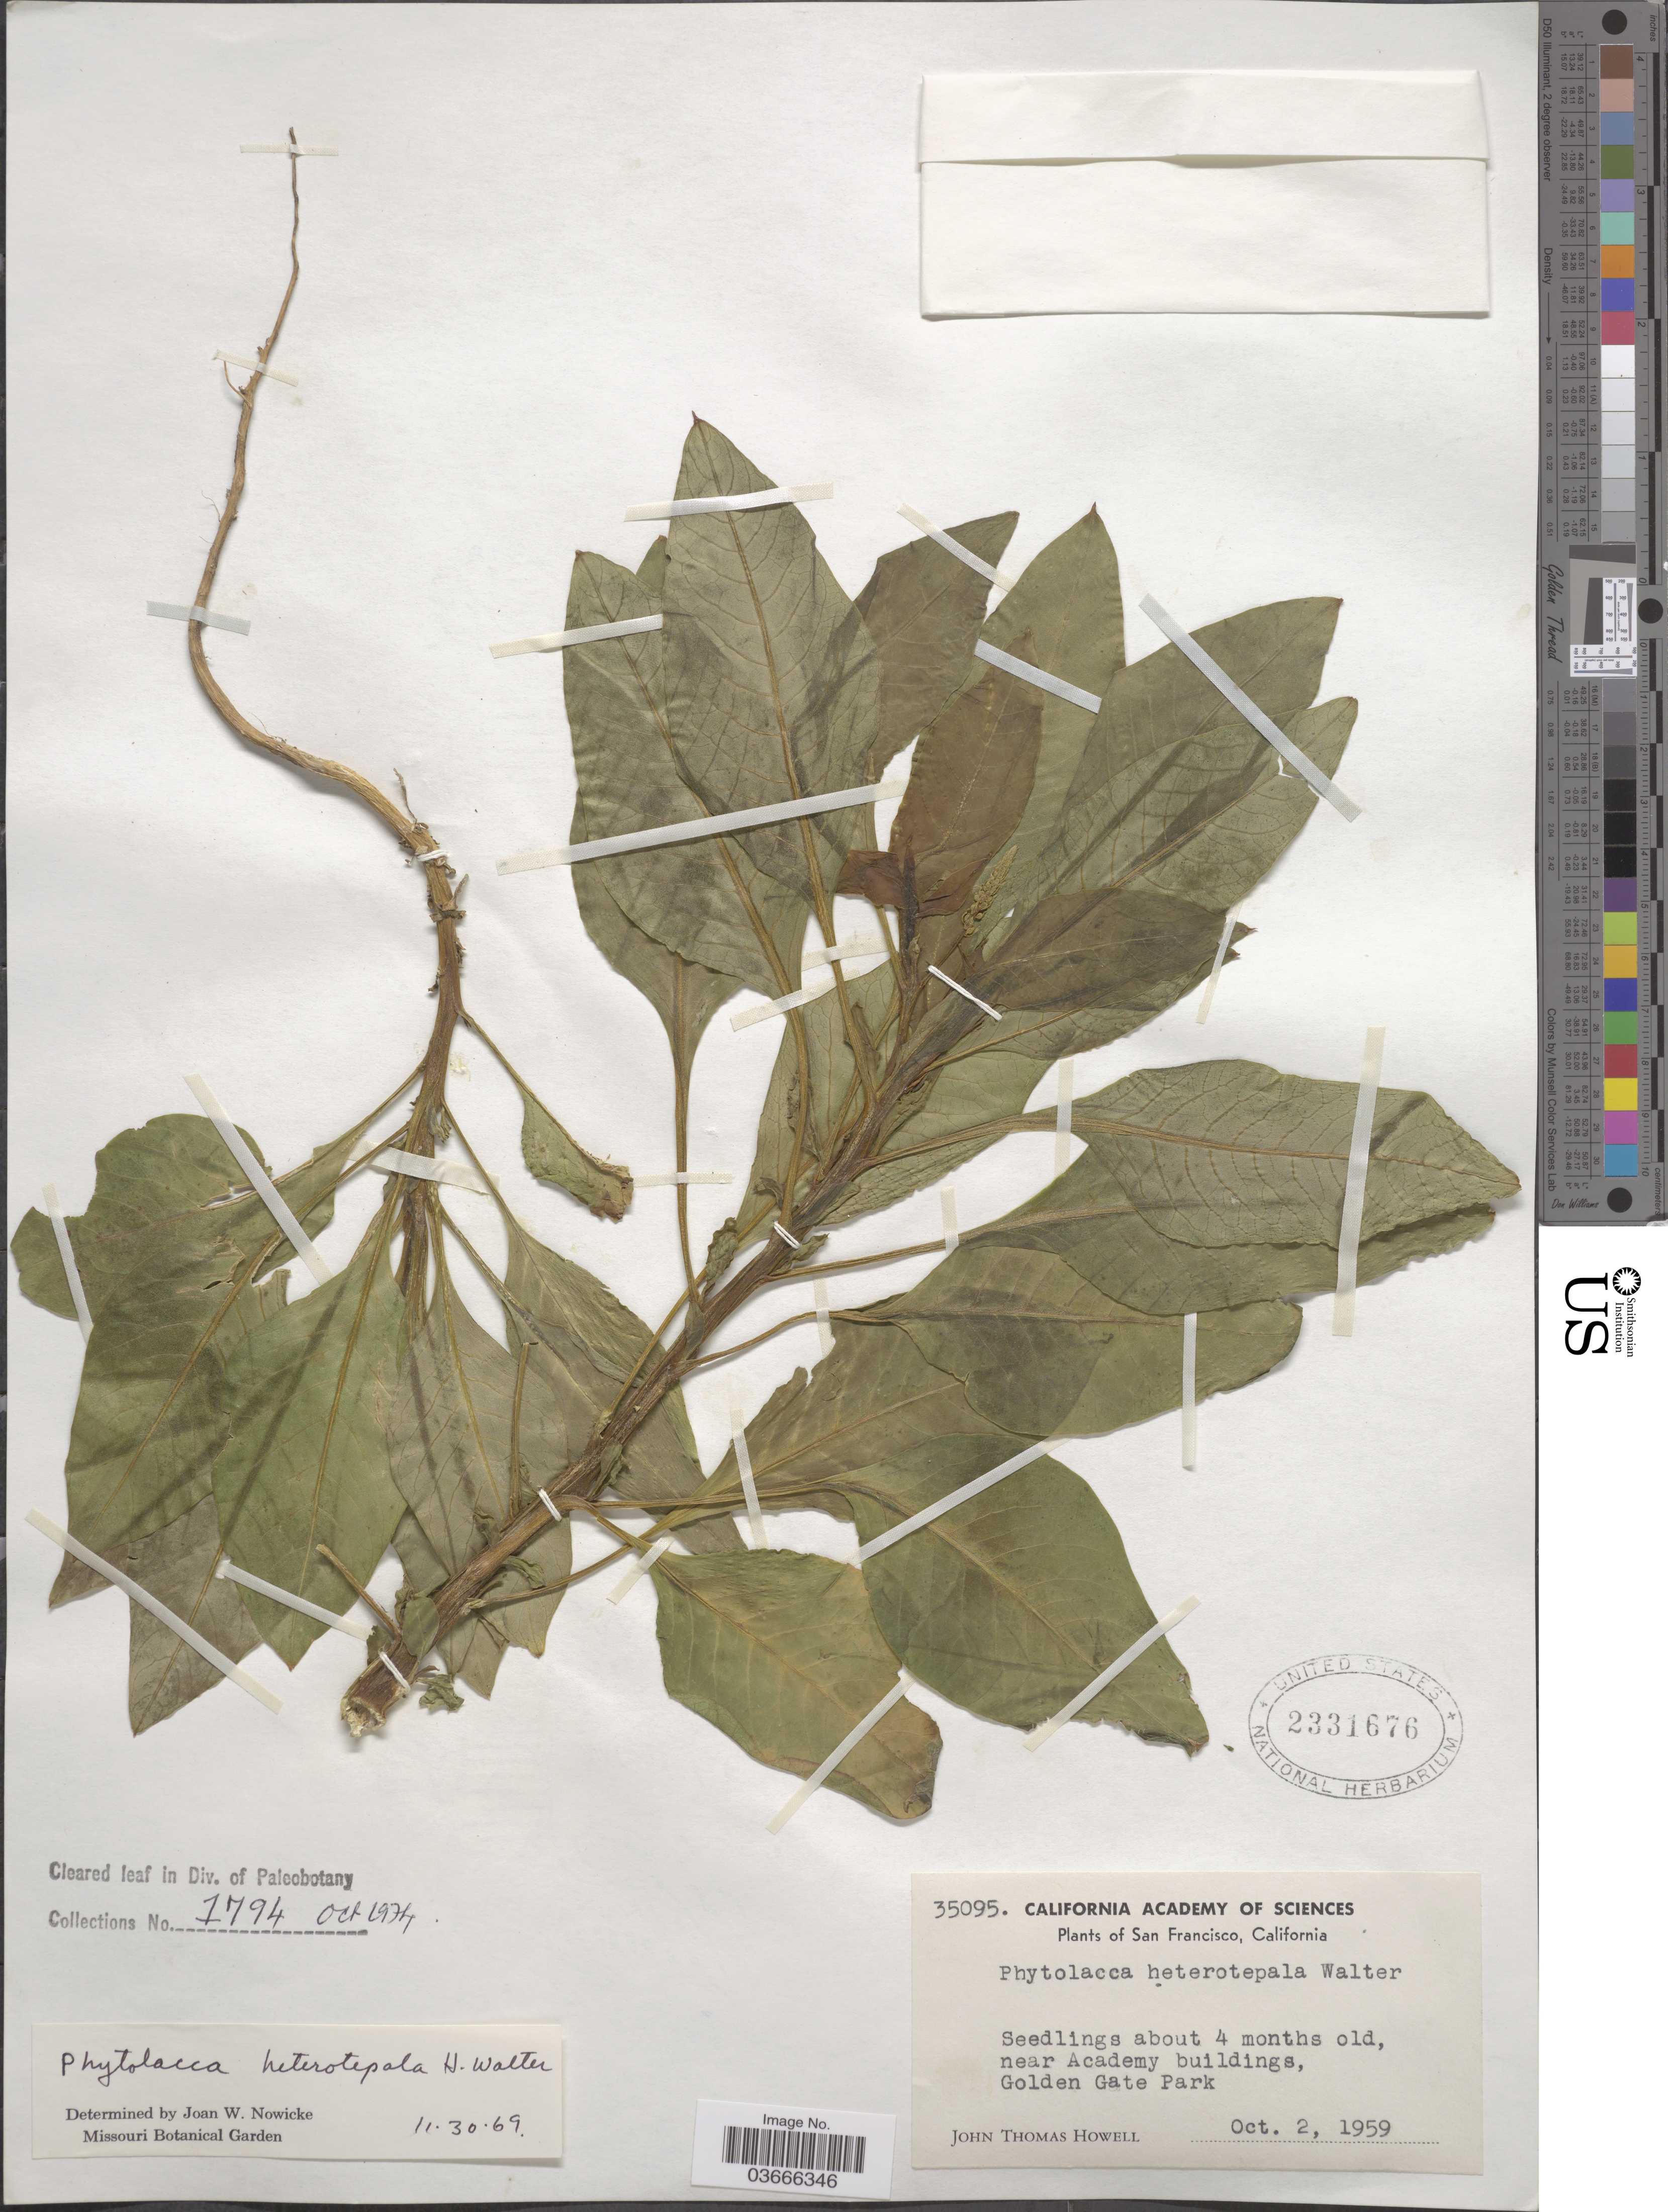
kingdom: Plantae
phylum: Tracheophyta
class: Magnoliopsida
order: Caryophyllales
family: Phytolaccaceae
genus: Phytolacca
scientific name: Phytolacca heterotepala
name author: H. Walter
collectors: J. T. Howell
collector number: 35095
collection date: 1959-10-02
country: United States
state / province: California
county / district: San Francisco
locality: San Francisco. Near Academy buildings, Golden Gate Park.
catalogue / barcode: US 2331676